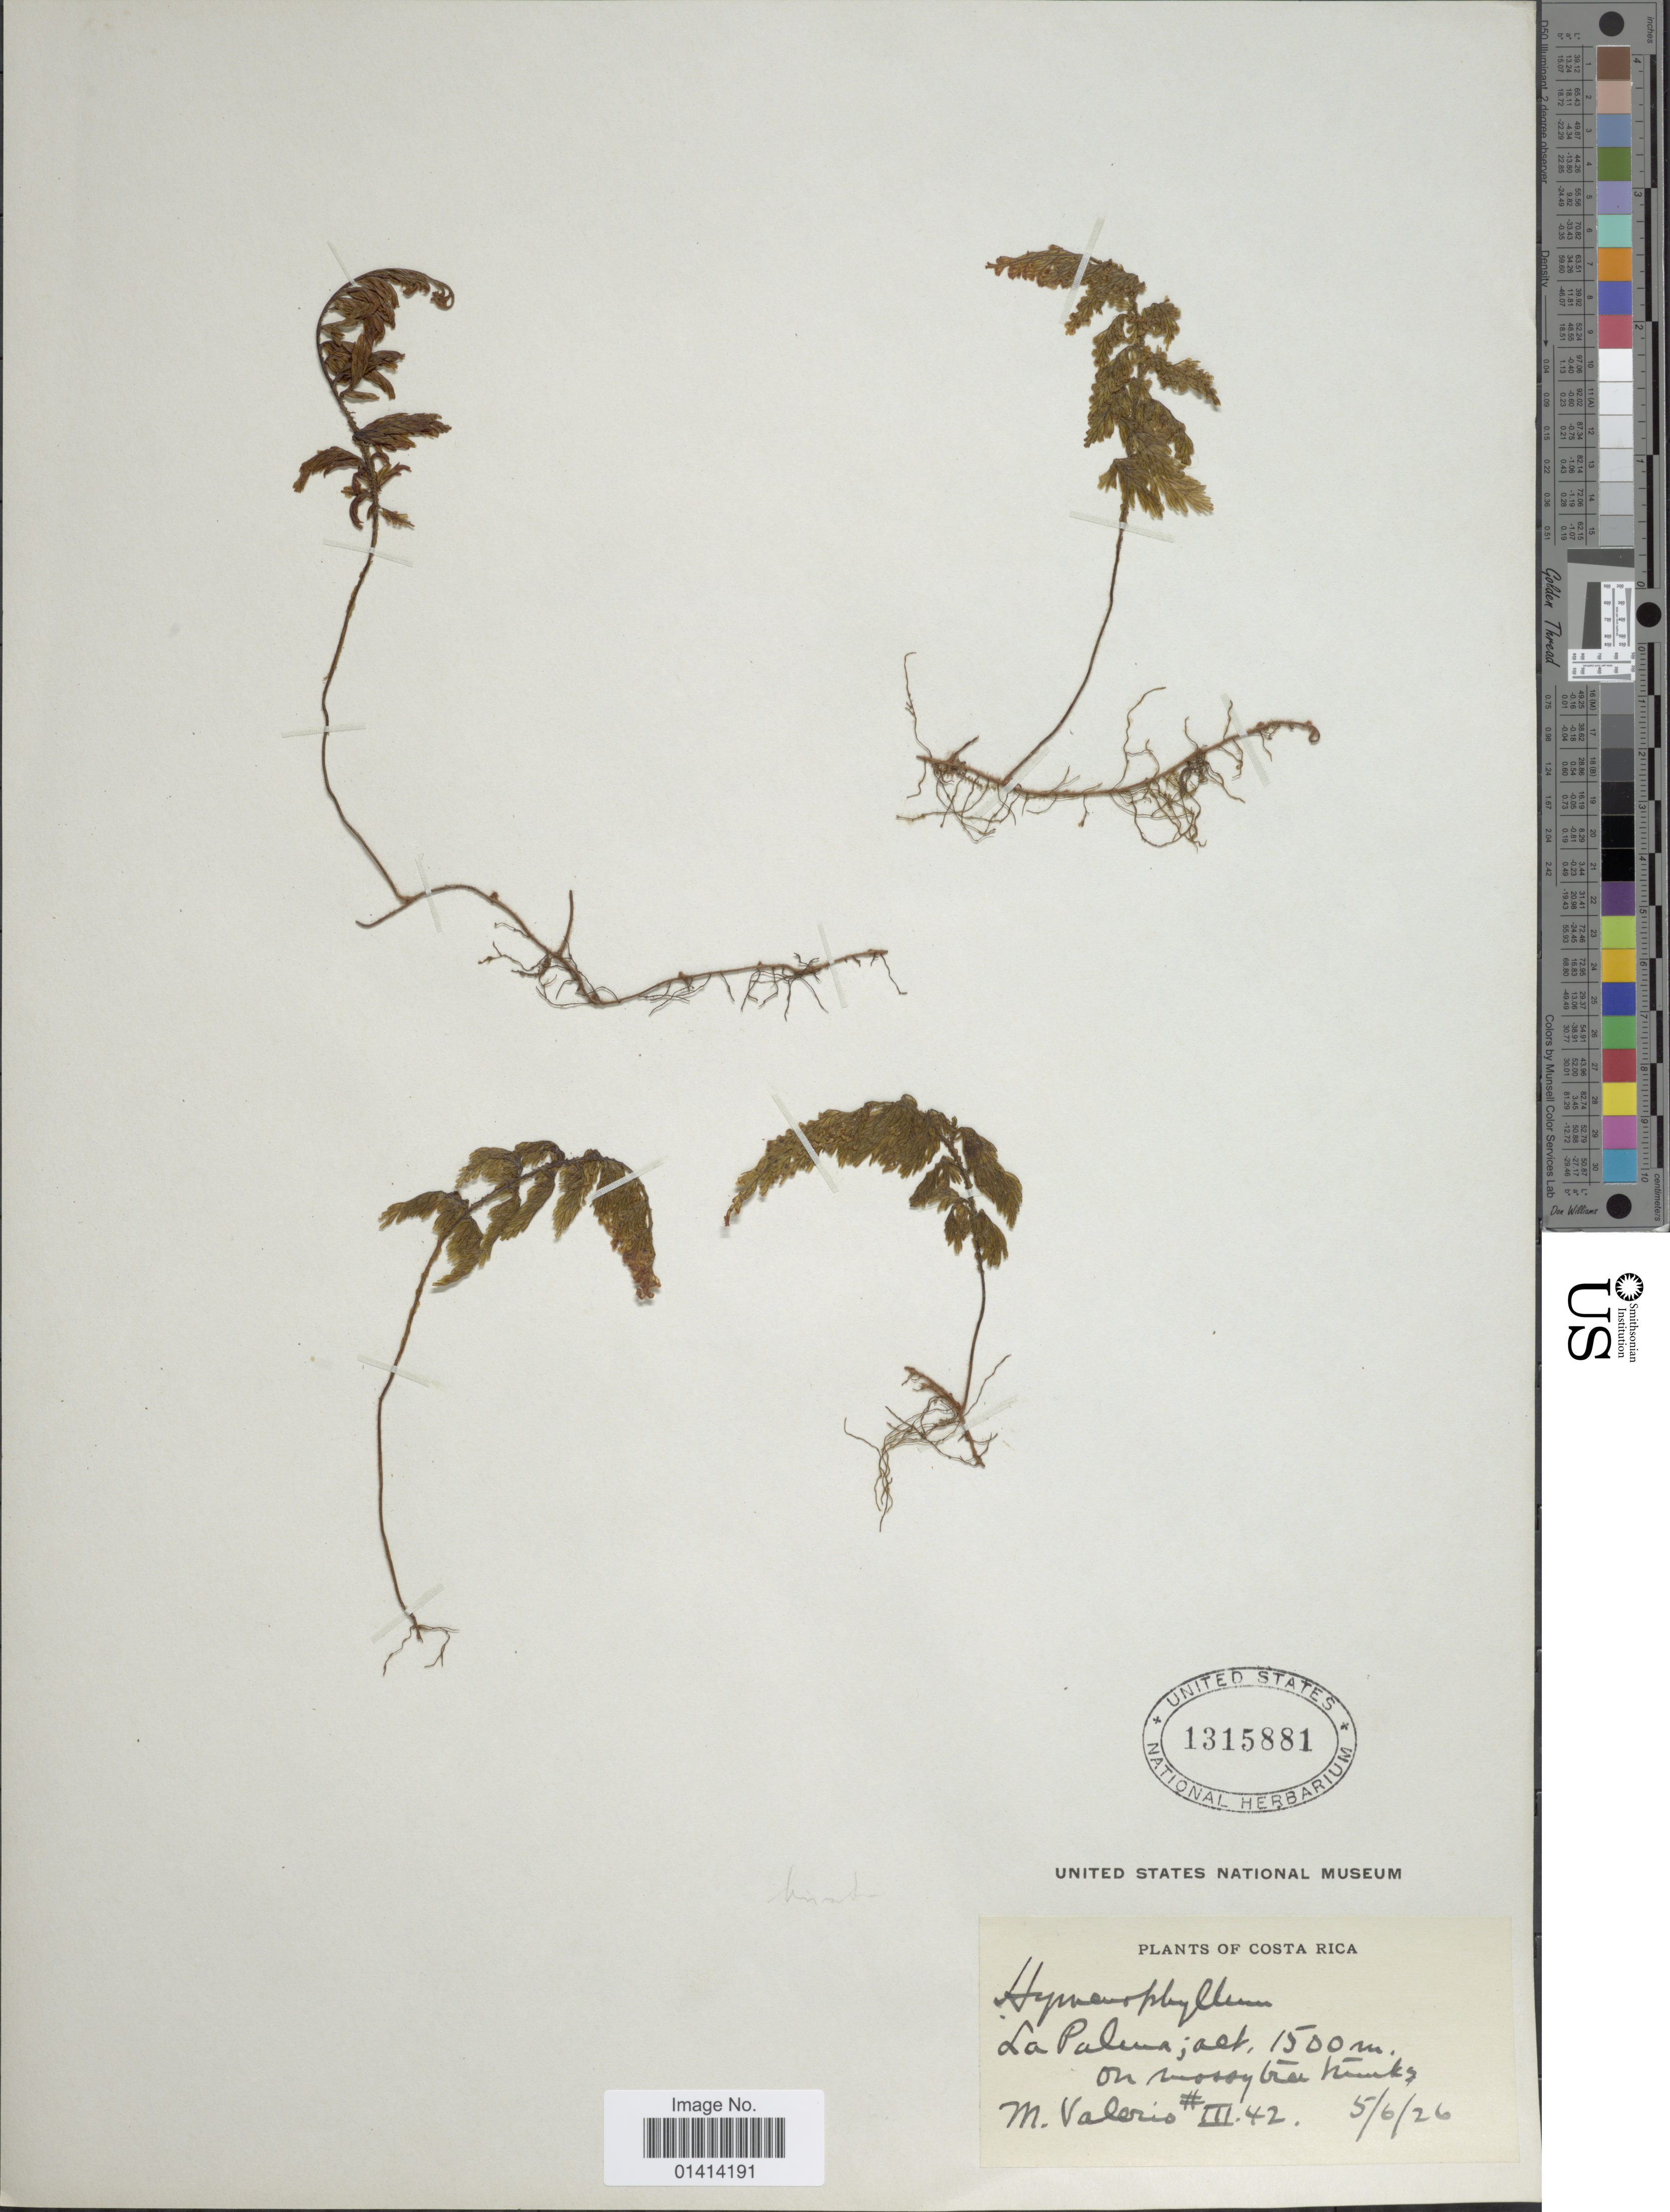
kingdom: Plantae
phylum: Tracheophyta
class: Polypodiopsida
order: Hymenophyllales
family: Hymenophyllaceae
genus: Hymenophyllum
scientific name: Hymenophyllum microcarpum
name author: (Desv.) Lellinger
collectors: M. Valerio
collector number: III.42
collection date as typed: Transcribed d/m/y: 5/6/26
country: Costa Rica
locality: La Palma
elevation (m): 1500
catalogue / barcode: US 1315881